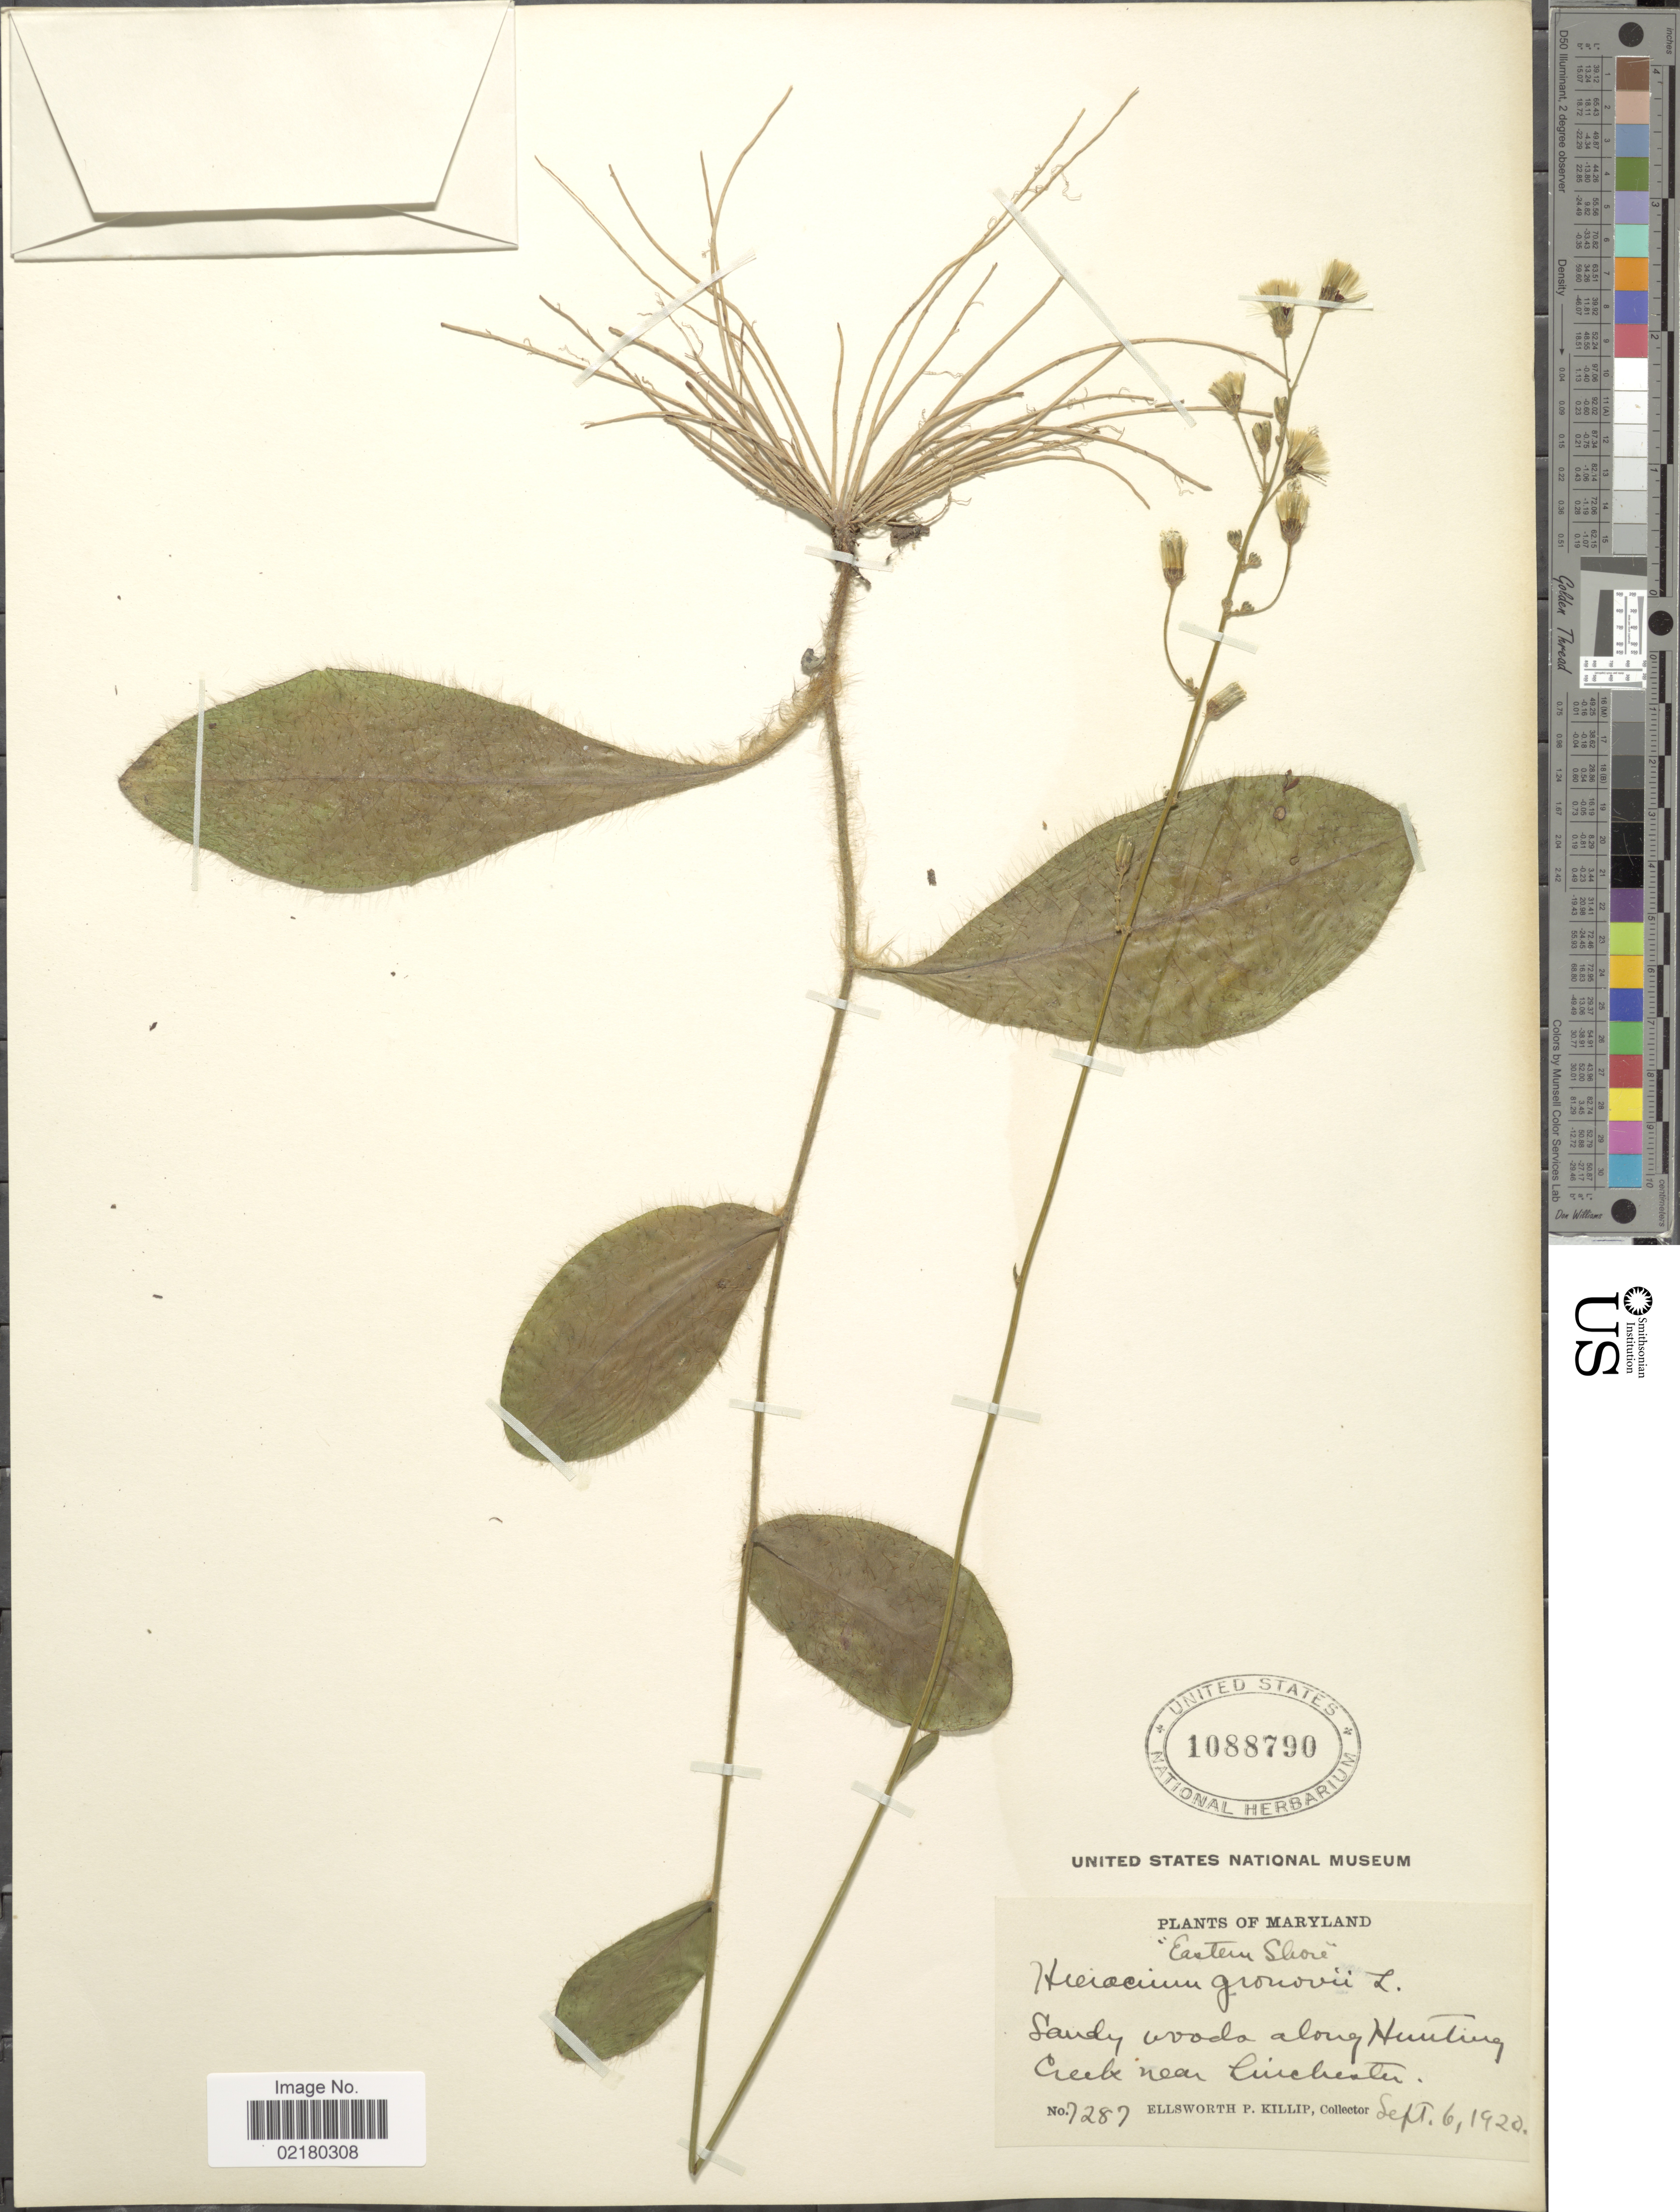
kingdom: Plantae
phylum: Tracheophyta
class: Magnoliopsida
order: Asterales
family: Asteraceae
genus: Hieracium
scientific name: Hieracium gronovii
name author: L.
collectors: E. P. Killip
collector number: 7287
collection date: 1920-09-06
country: United States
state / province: Maryland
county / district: Caroline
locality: Eastern Shore, sandy woods alongh Hunting Creek near Linchester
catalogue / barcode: US 1088790